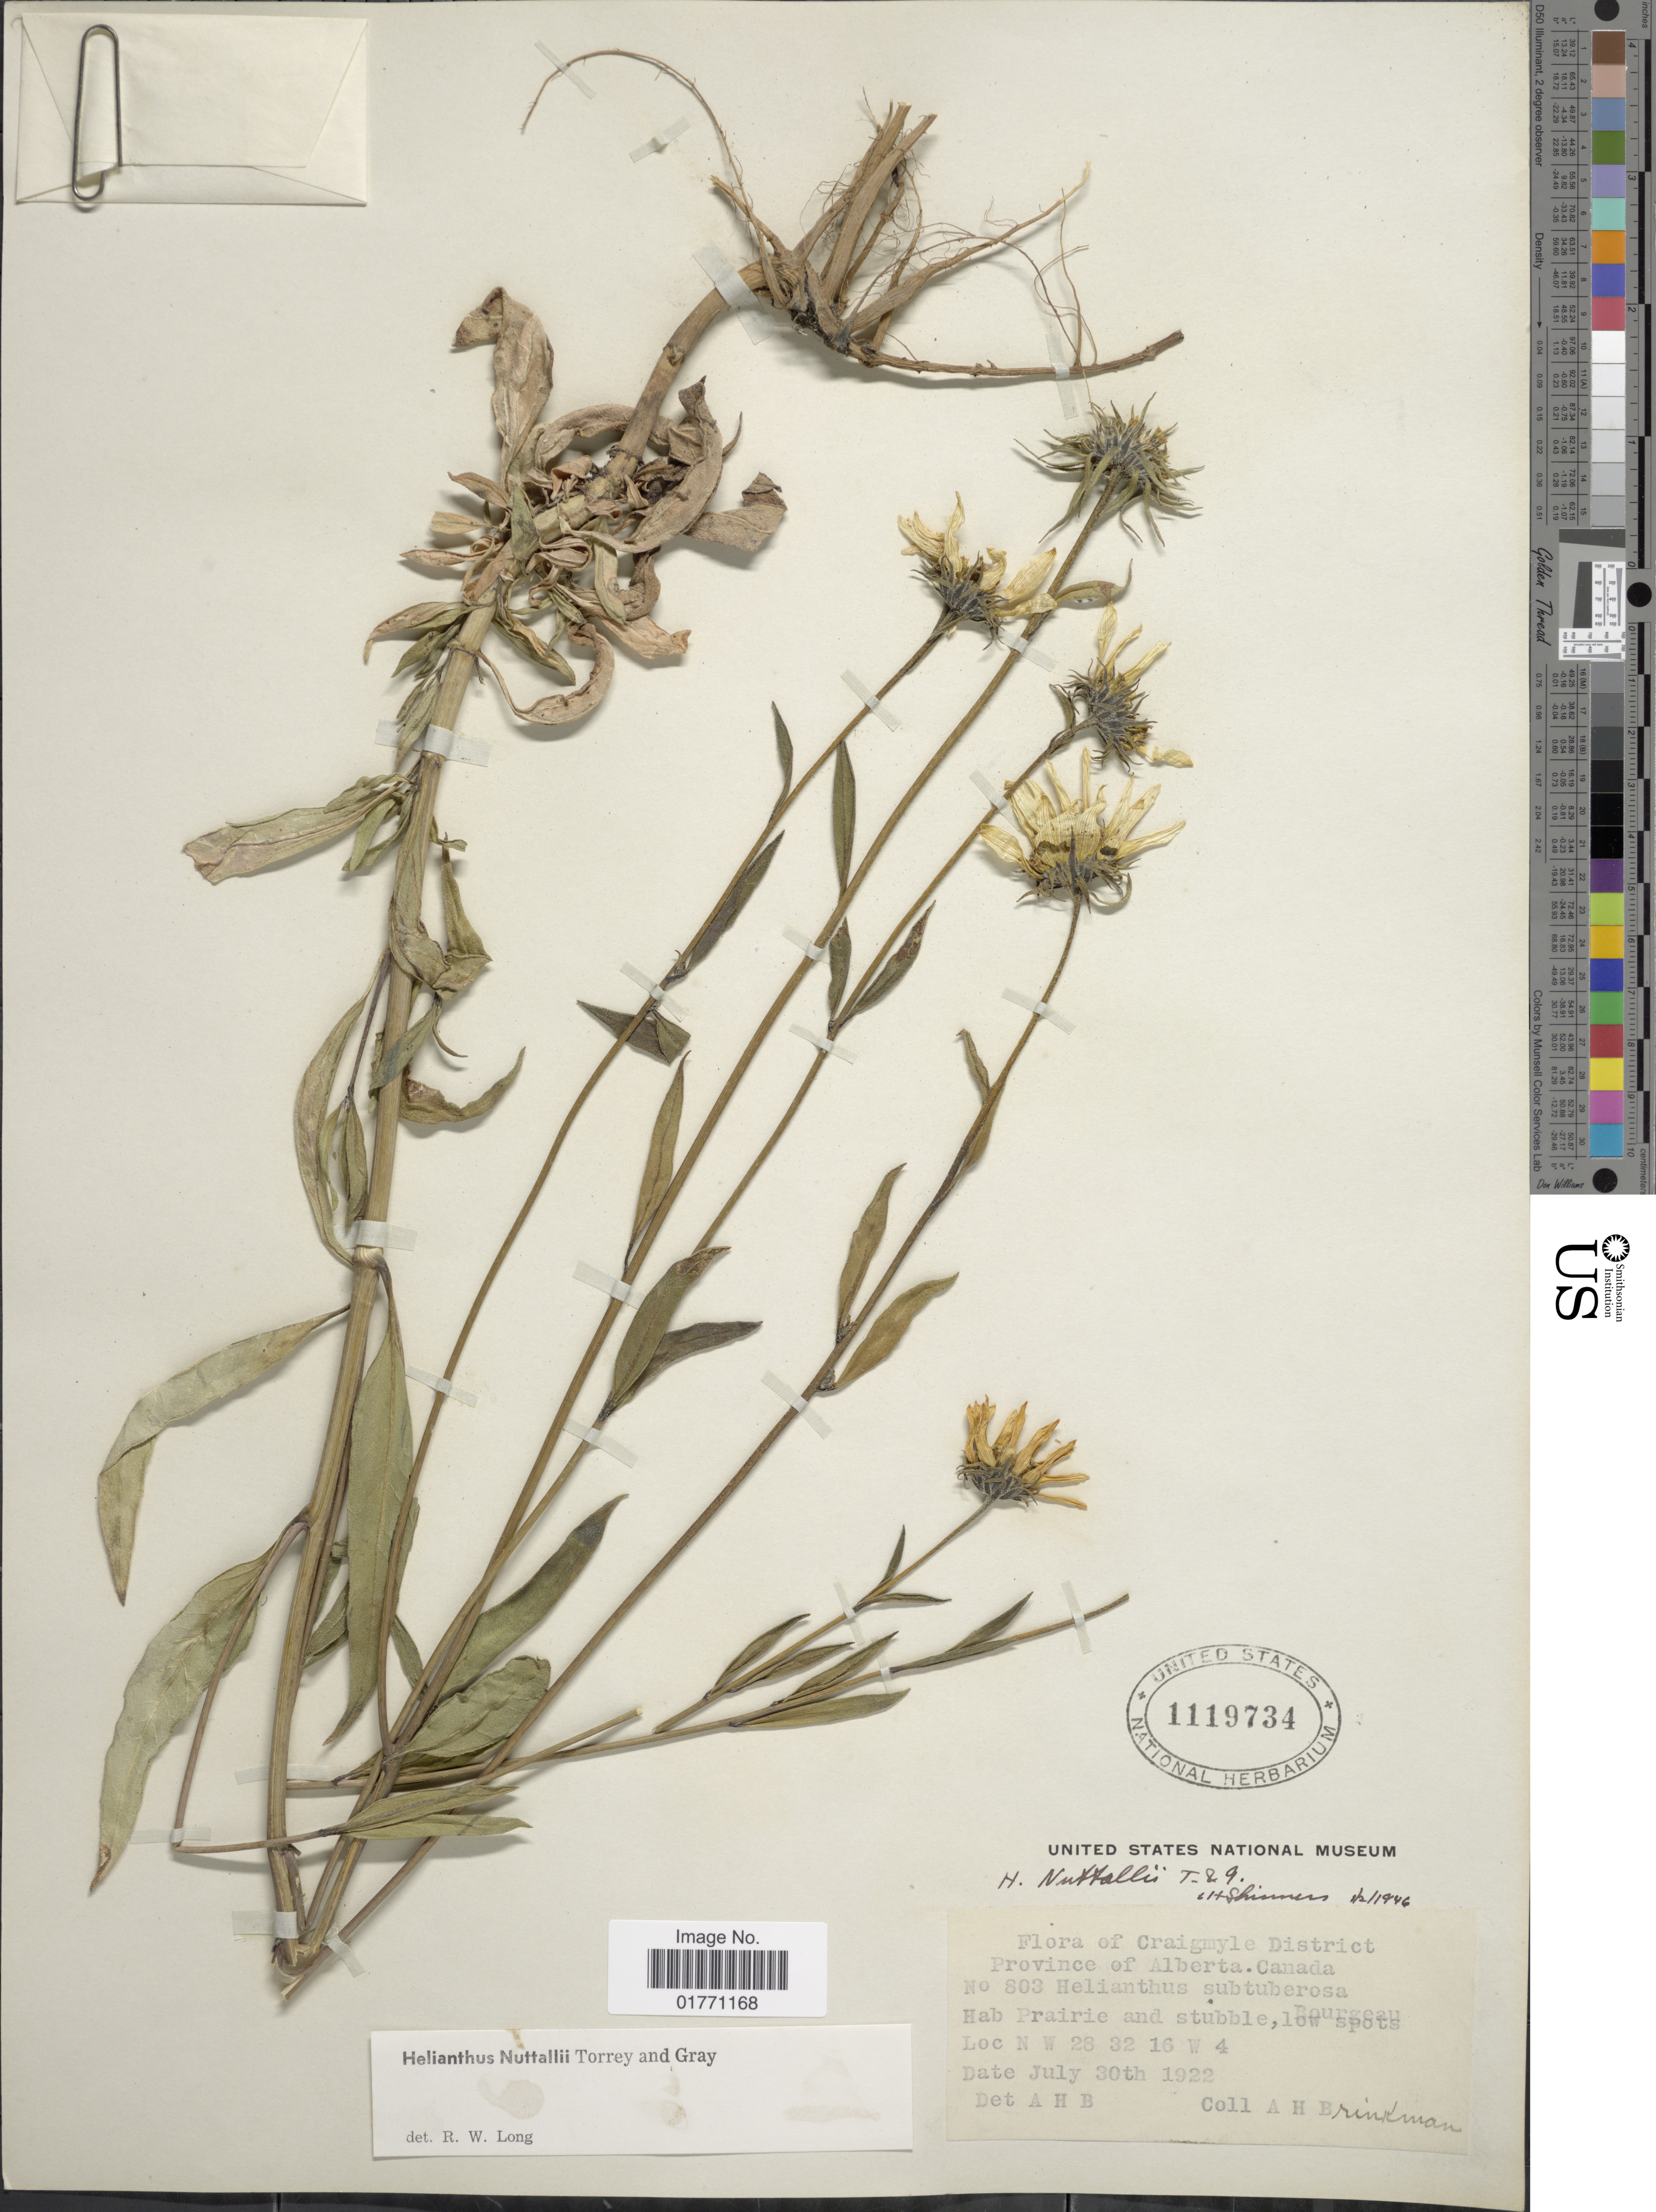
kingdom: Plantae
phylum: Tracheophyta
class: Magnoliopsida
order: Asterales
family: Asteraceae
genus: Helianthus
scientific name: Helianthus nuttallii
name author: Torr. & A. Gray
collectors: A. Brinkman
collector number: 803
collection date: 1922-07-30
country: Canada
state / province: Alberta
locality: Craigmyle District, prairie and stubble.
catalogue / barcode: US 1119734